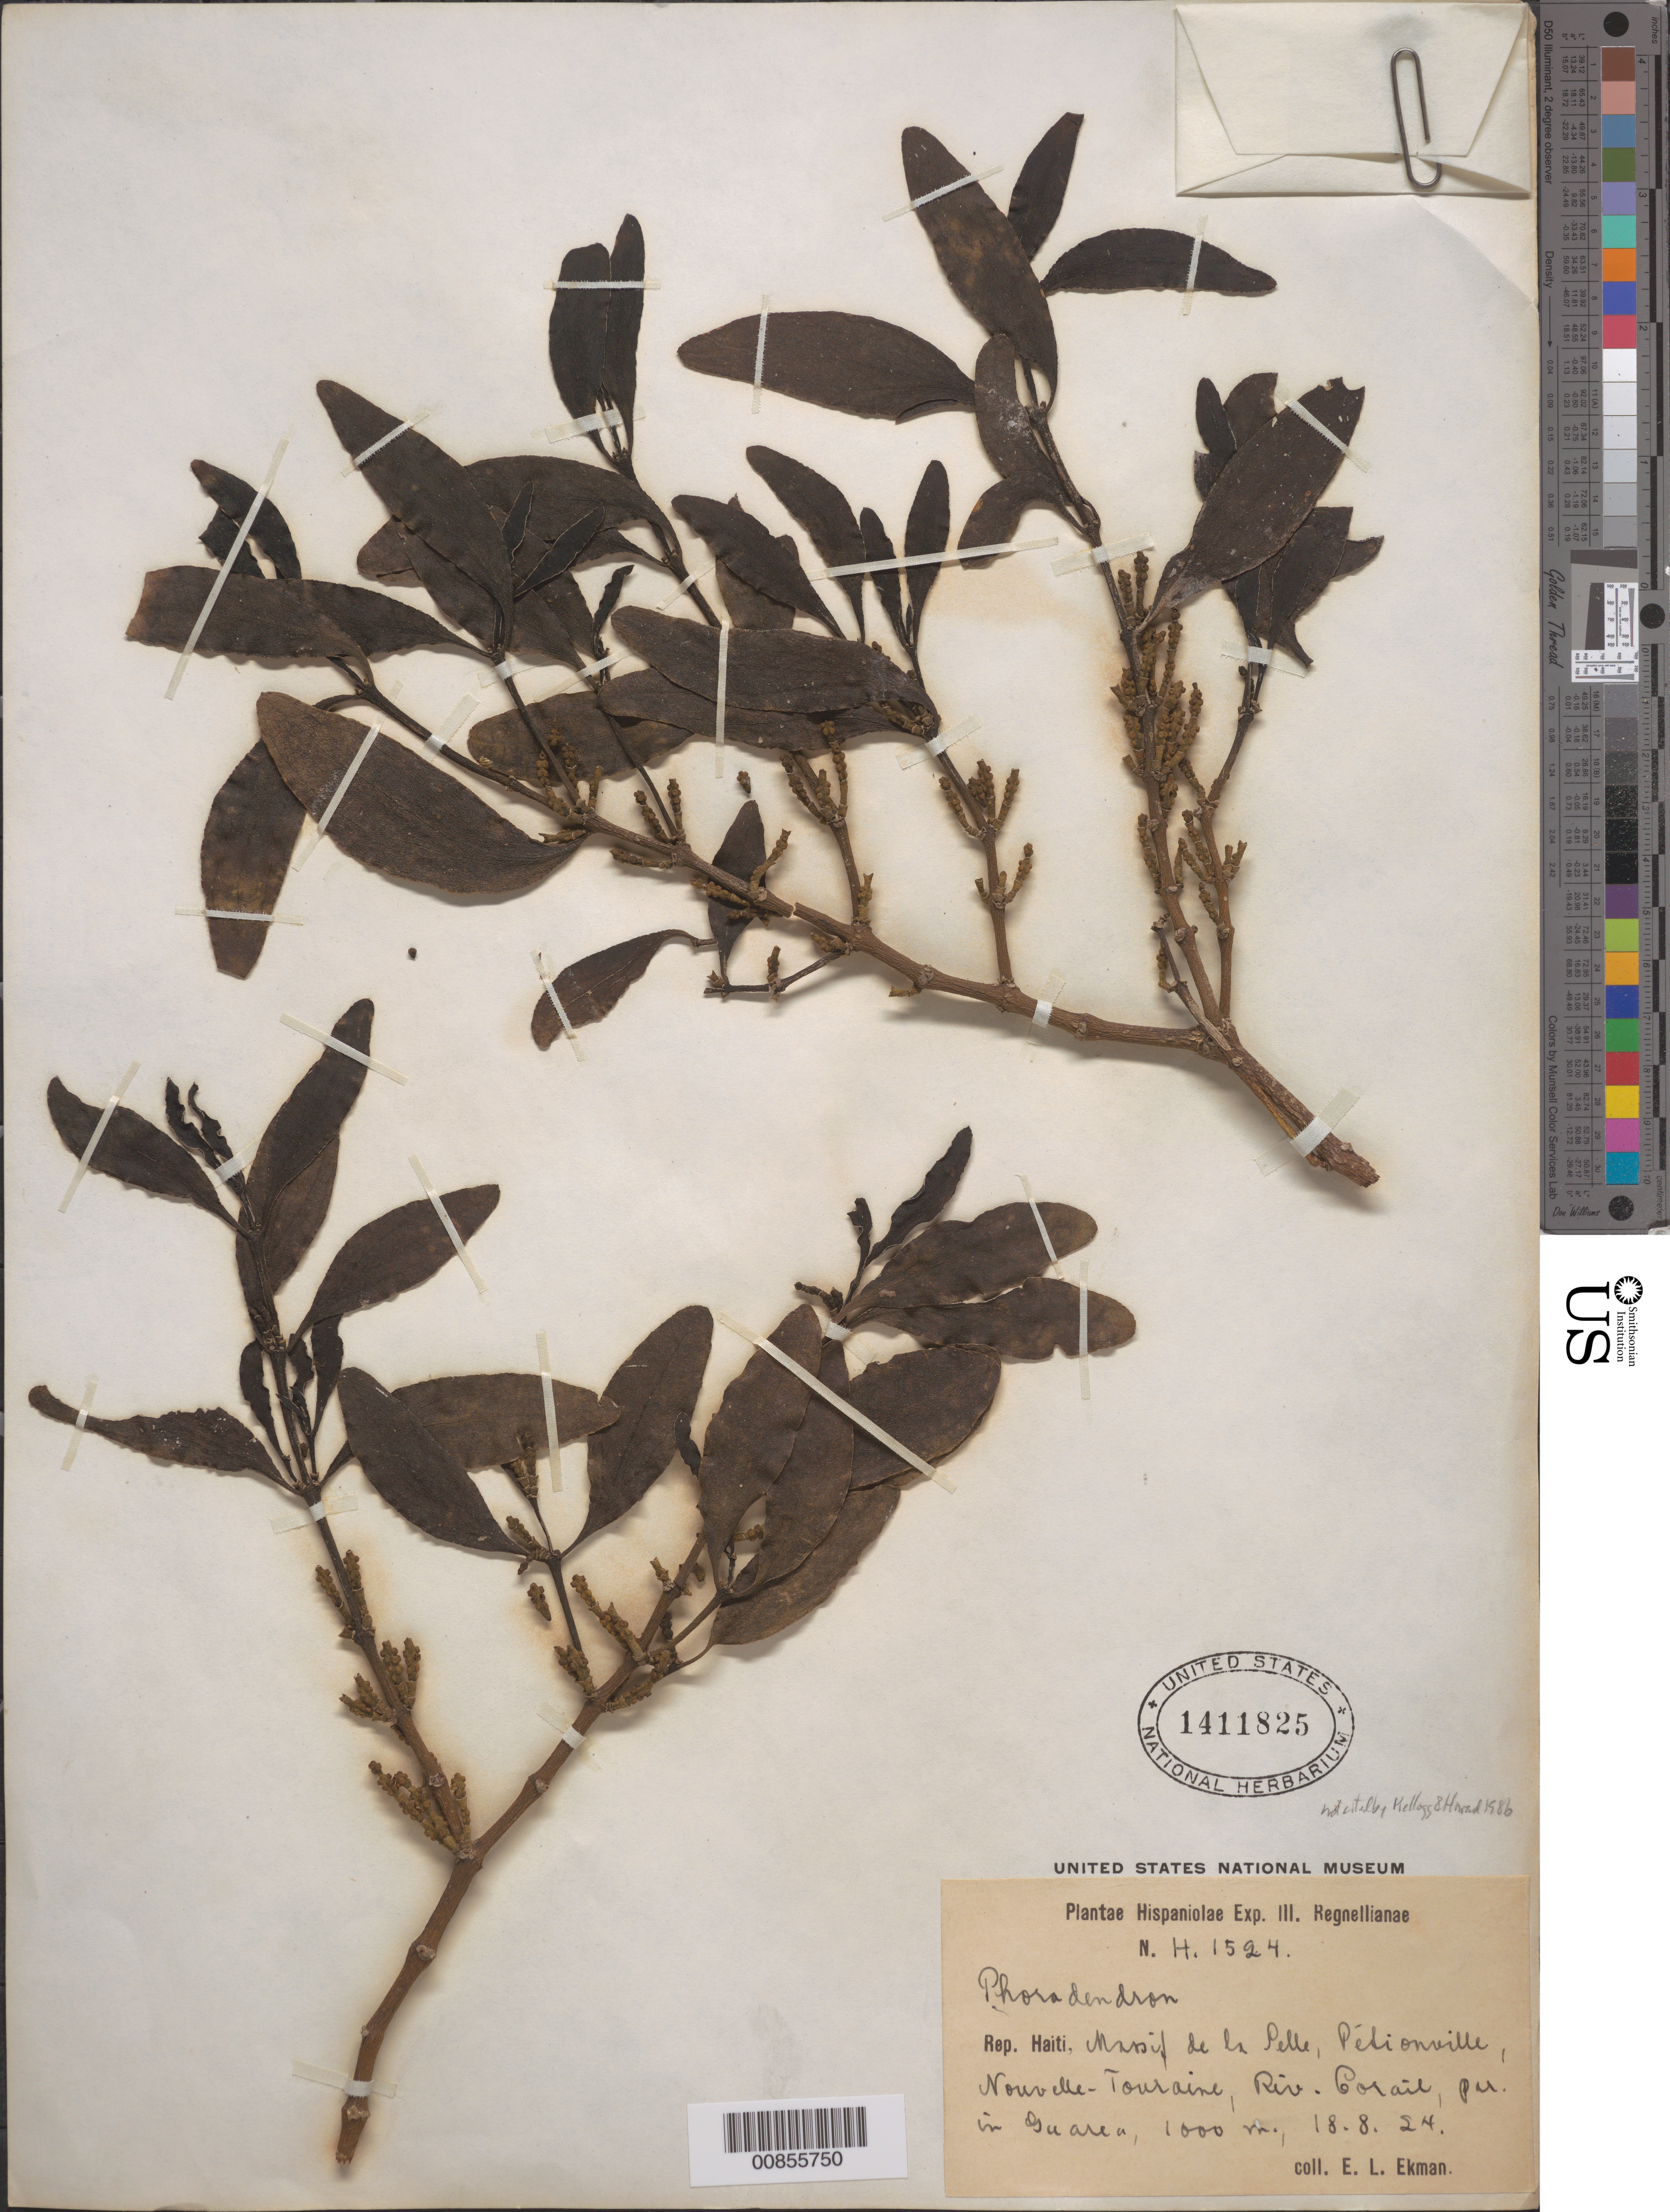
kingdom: Plantae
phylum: Tracheophyta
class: Magnoliopsida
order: Santalales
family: Viscaceae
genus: Phoradendron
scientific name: Phoradendron anceps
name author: (Spreng.) M. Gómez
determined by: Caraballo-Ortiz, Marcos A., (MISS), University of Mississippi (UNITED STATES)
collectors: E. L. Ekman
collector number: H 1524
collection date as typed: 18 Aug 1924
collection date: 1924-08-18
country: Haiti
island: Hispaniola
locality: Massif de la Selle, Pétionville, Nouvelle-Touraine, Riv. Corail.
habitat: In Guarea.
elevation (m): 1000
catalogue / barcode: US 1411825